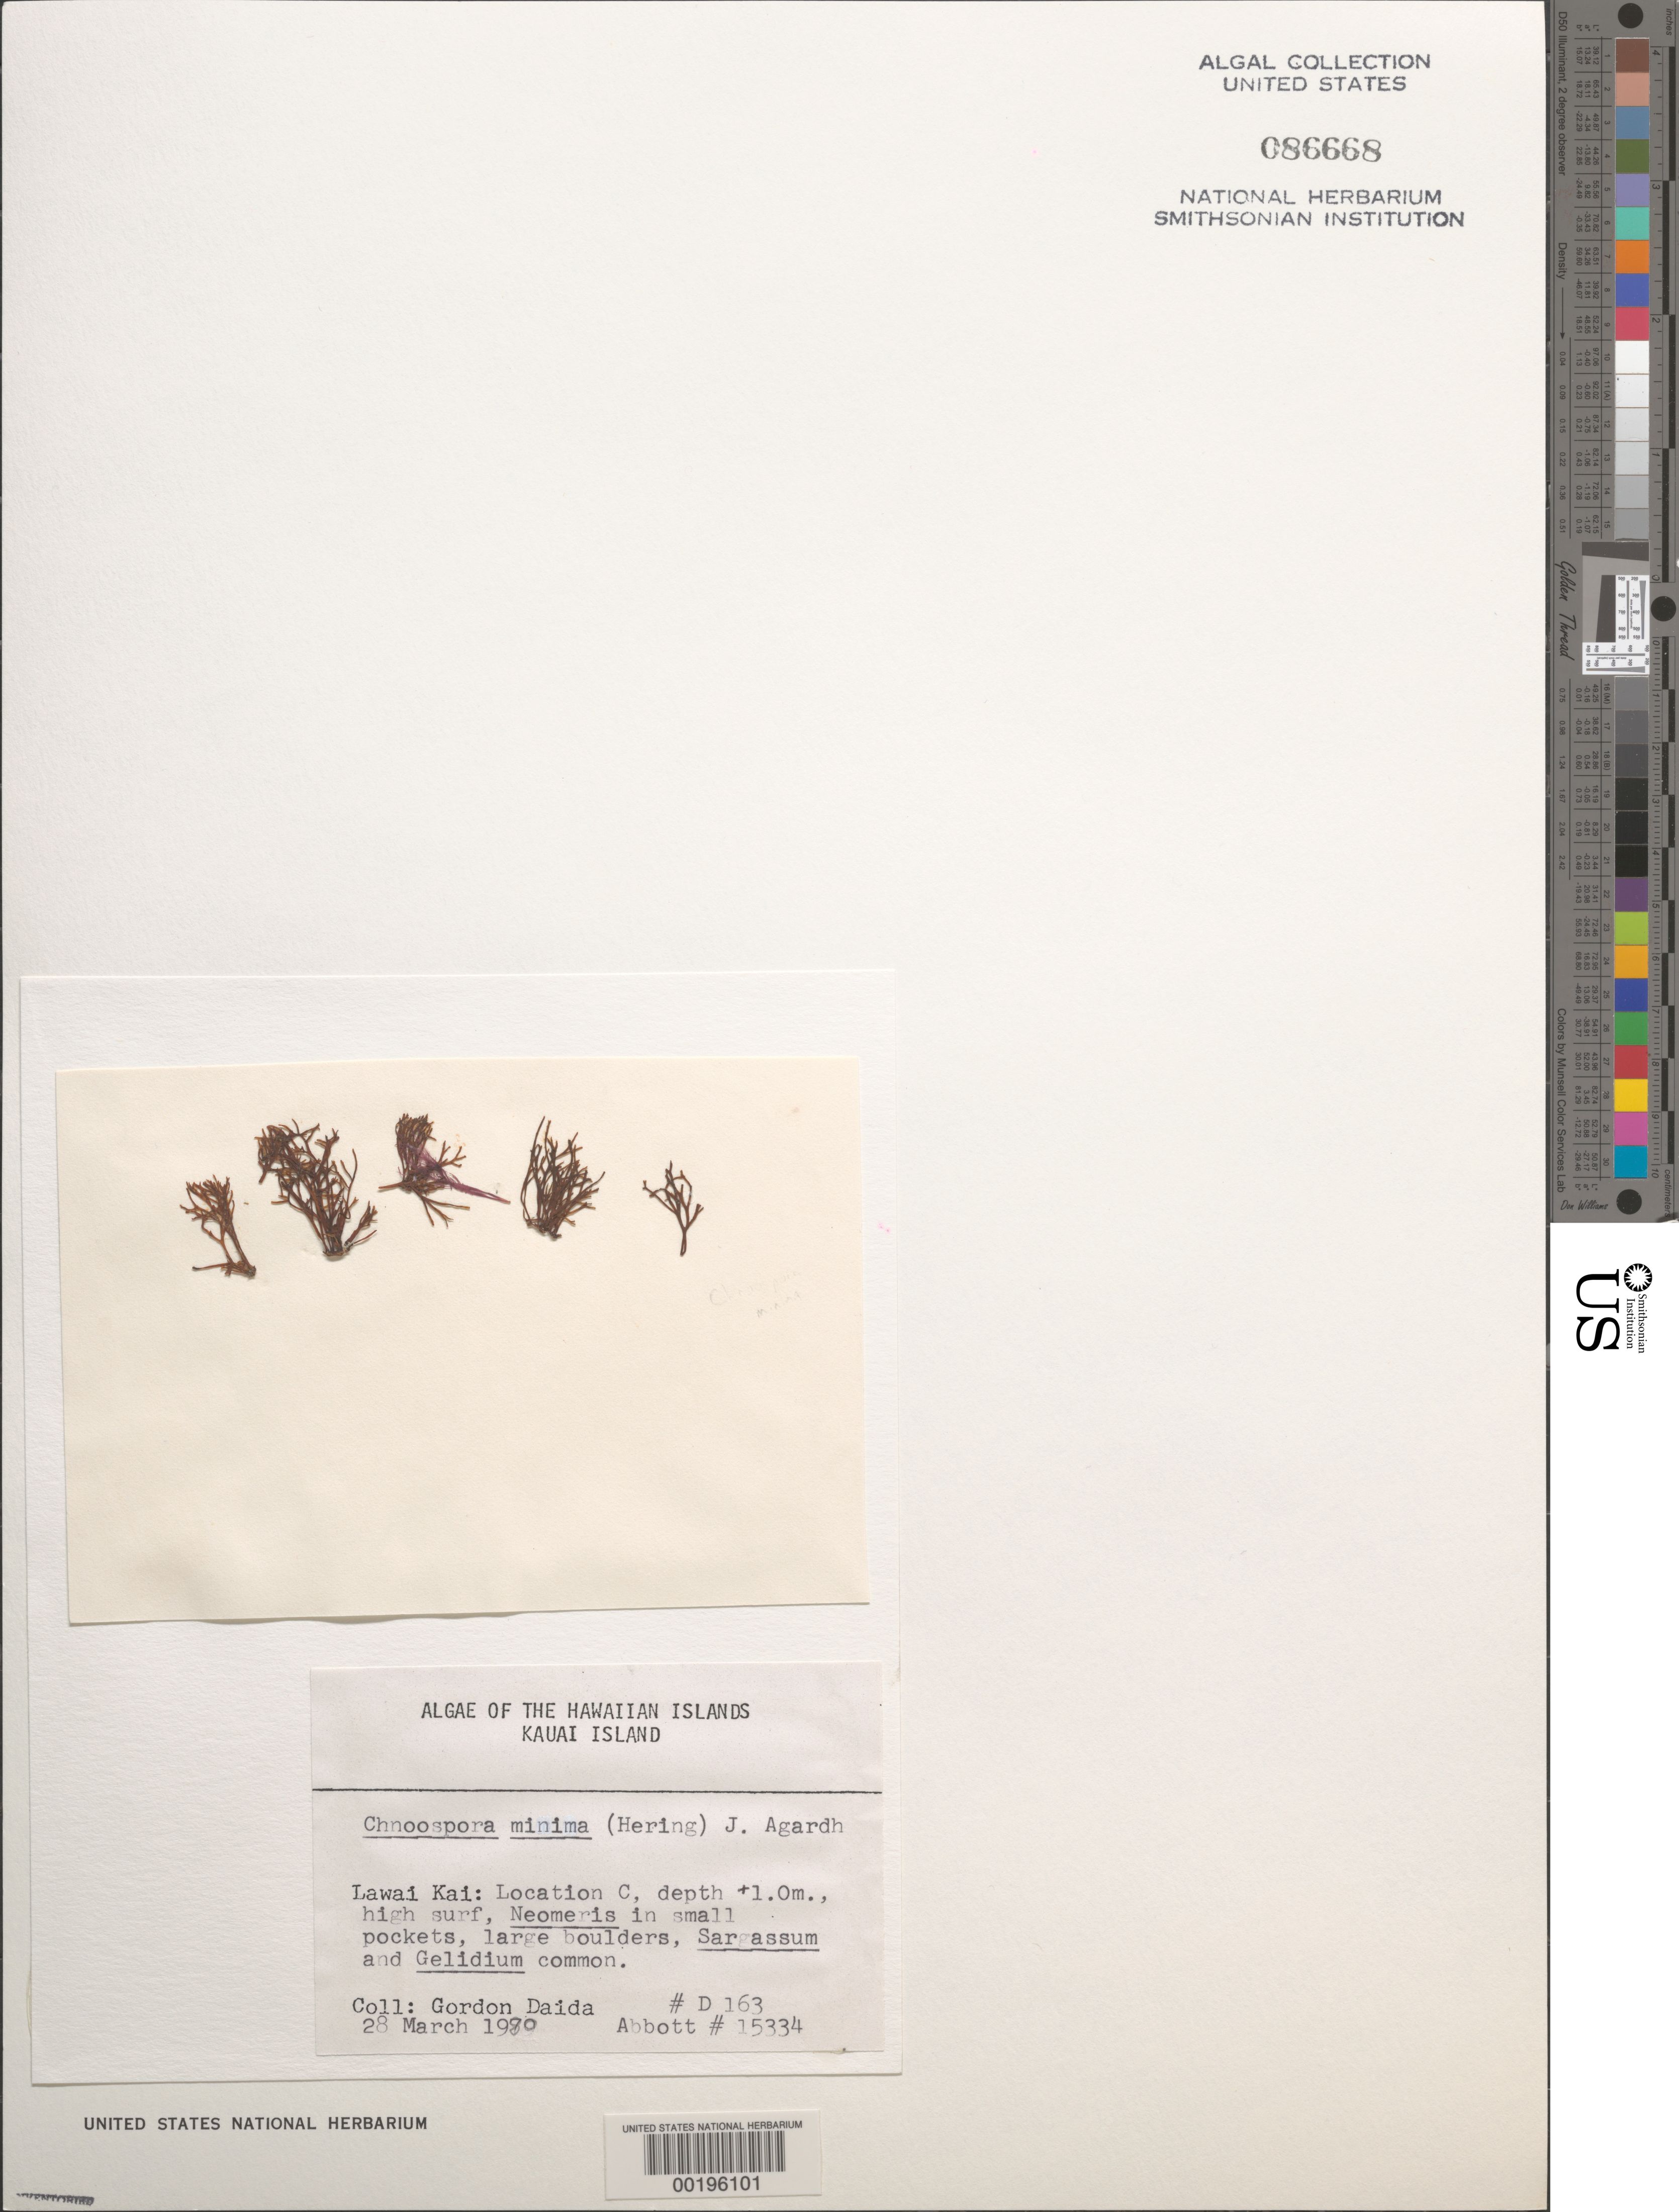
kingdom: Chromista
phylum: Ochrophyta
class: Phaeophyceae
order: Scytosiphonales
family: Scytosiphonaceae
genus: Chnoospora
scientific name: Chnoospora minima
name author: (Hering) Papenf.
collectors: G. Daida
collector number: D163 & IAA 15334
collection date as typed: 28 Mar 1980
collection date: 1980-03-28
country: United States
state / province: Hawaii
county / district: Kauai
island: Kaua'i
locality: Lawai Kai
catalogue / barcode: US 86668